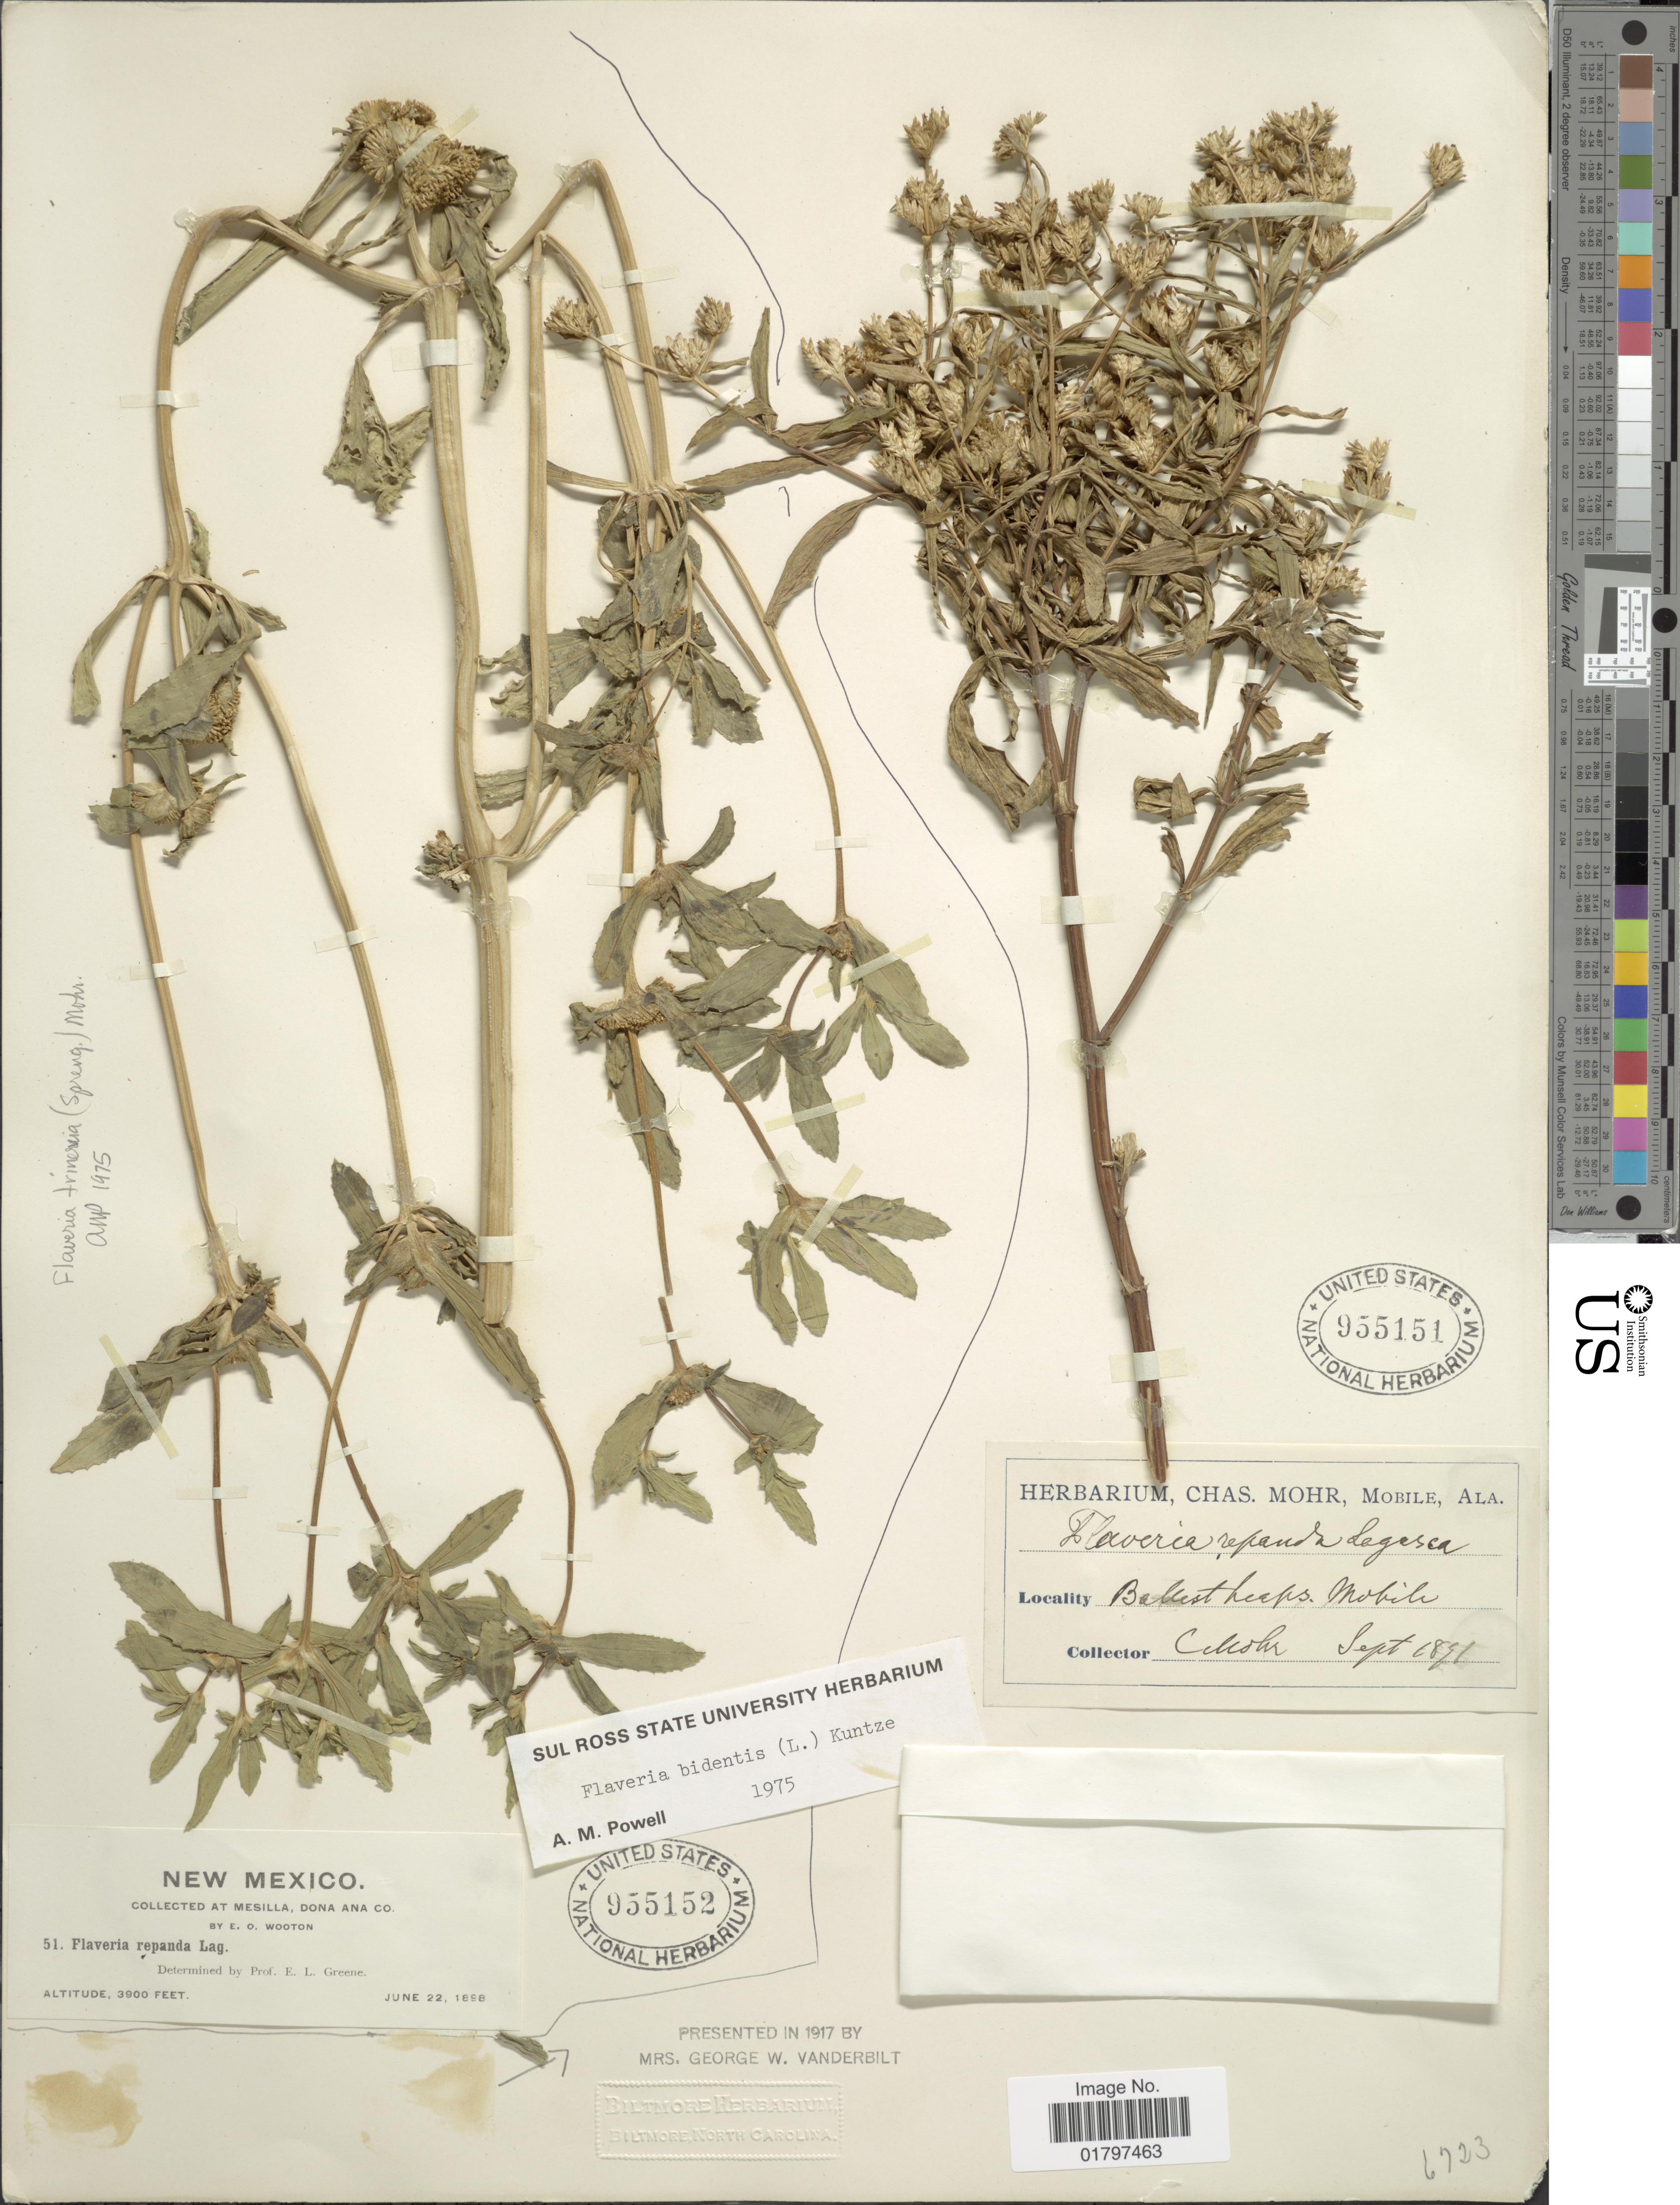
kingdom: Plantae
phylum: Tracheophyta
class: Magnoliopsida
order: Asterales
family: Asteraceae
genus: Flaveria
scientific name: Flaveria bidentis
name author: (L.) Kuntze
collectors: Mohr, C. T. (herbarium)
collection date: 1891-09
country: United States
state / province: Alabama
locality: Ballast heaps, Mobile.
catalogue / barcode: US 955151